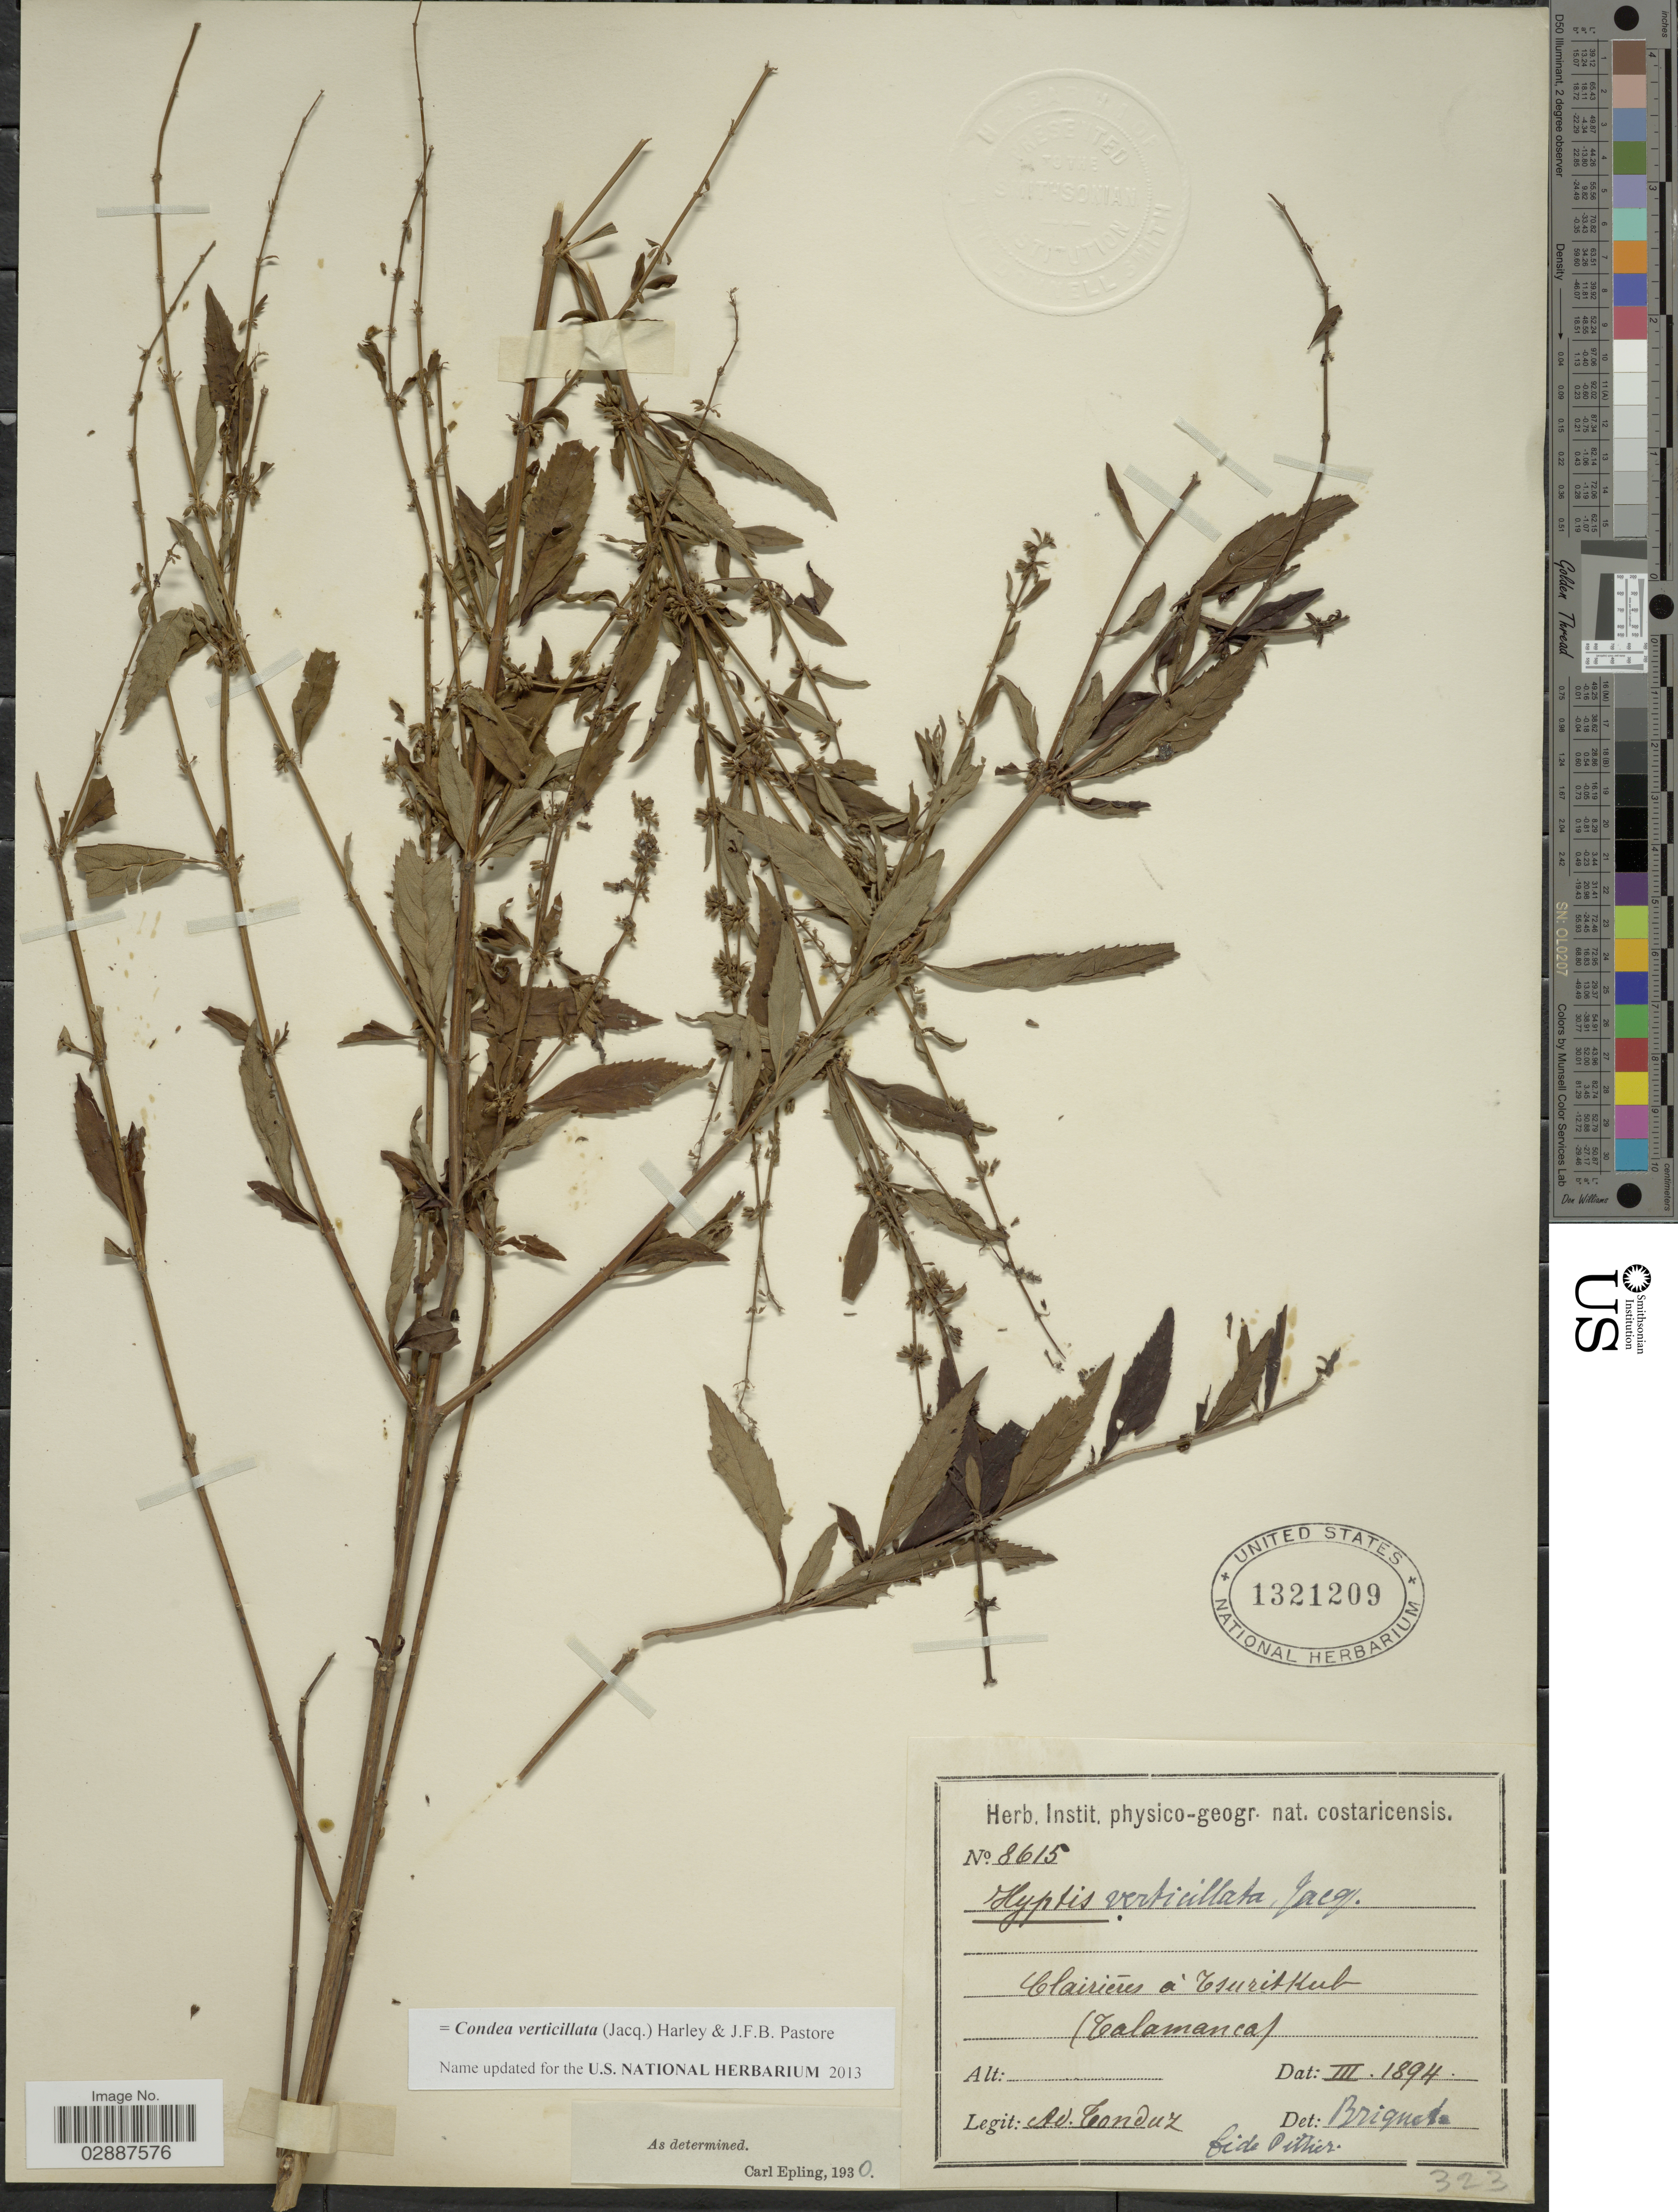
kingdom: Plantae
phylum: Tracheophyta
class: Magnoliopsida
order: Lamiales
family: Lamiaceae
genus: Condea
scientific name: Condea verticillata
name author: (Jacq.) Harley & J.F.B. Pastore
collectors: A. Tonduz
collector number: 8615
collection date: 1894-03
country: Costa Rica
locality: Clairiéres à Tsuikub (Talamanca).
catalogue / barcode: US 1321209